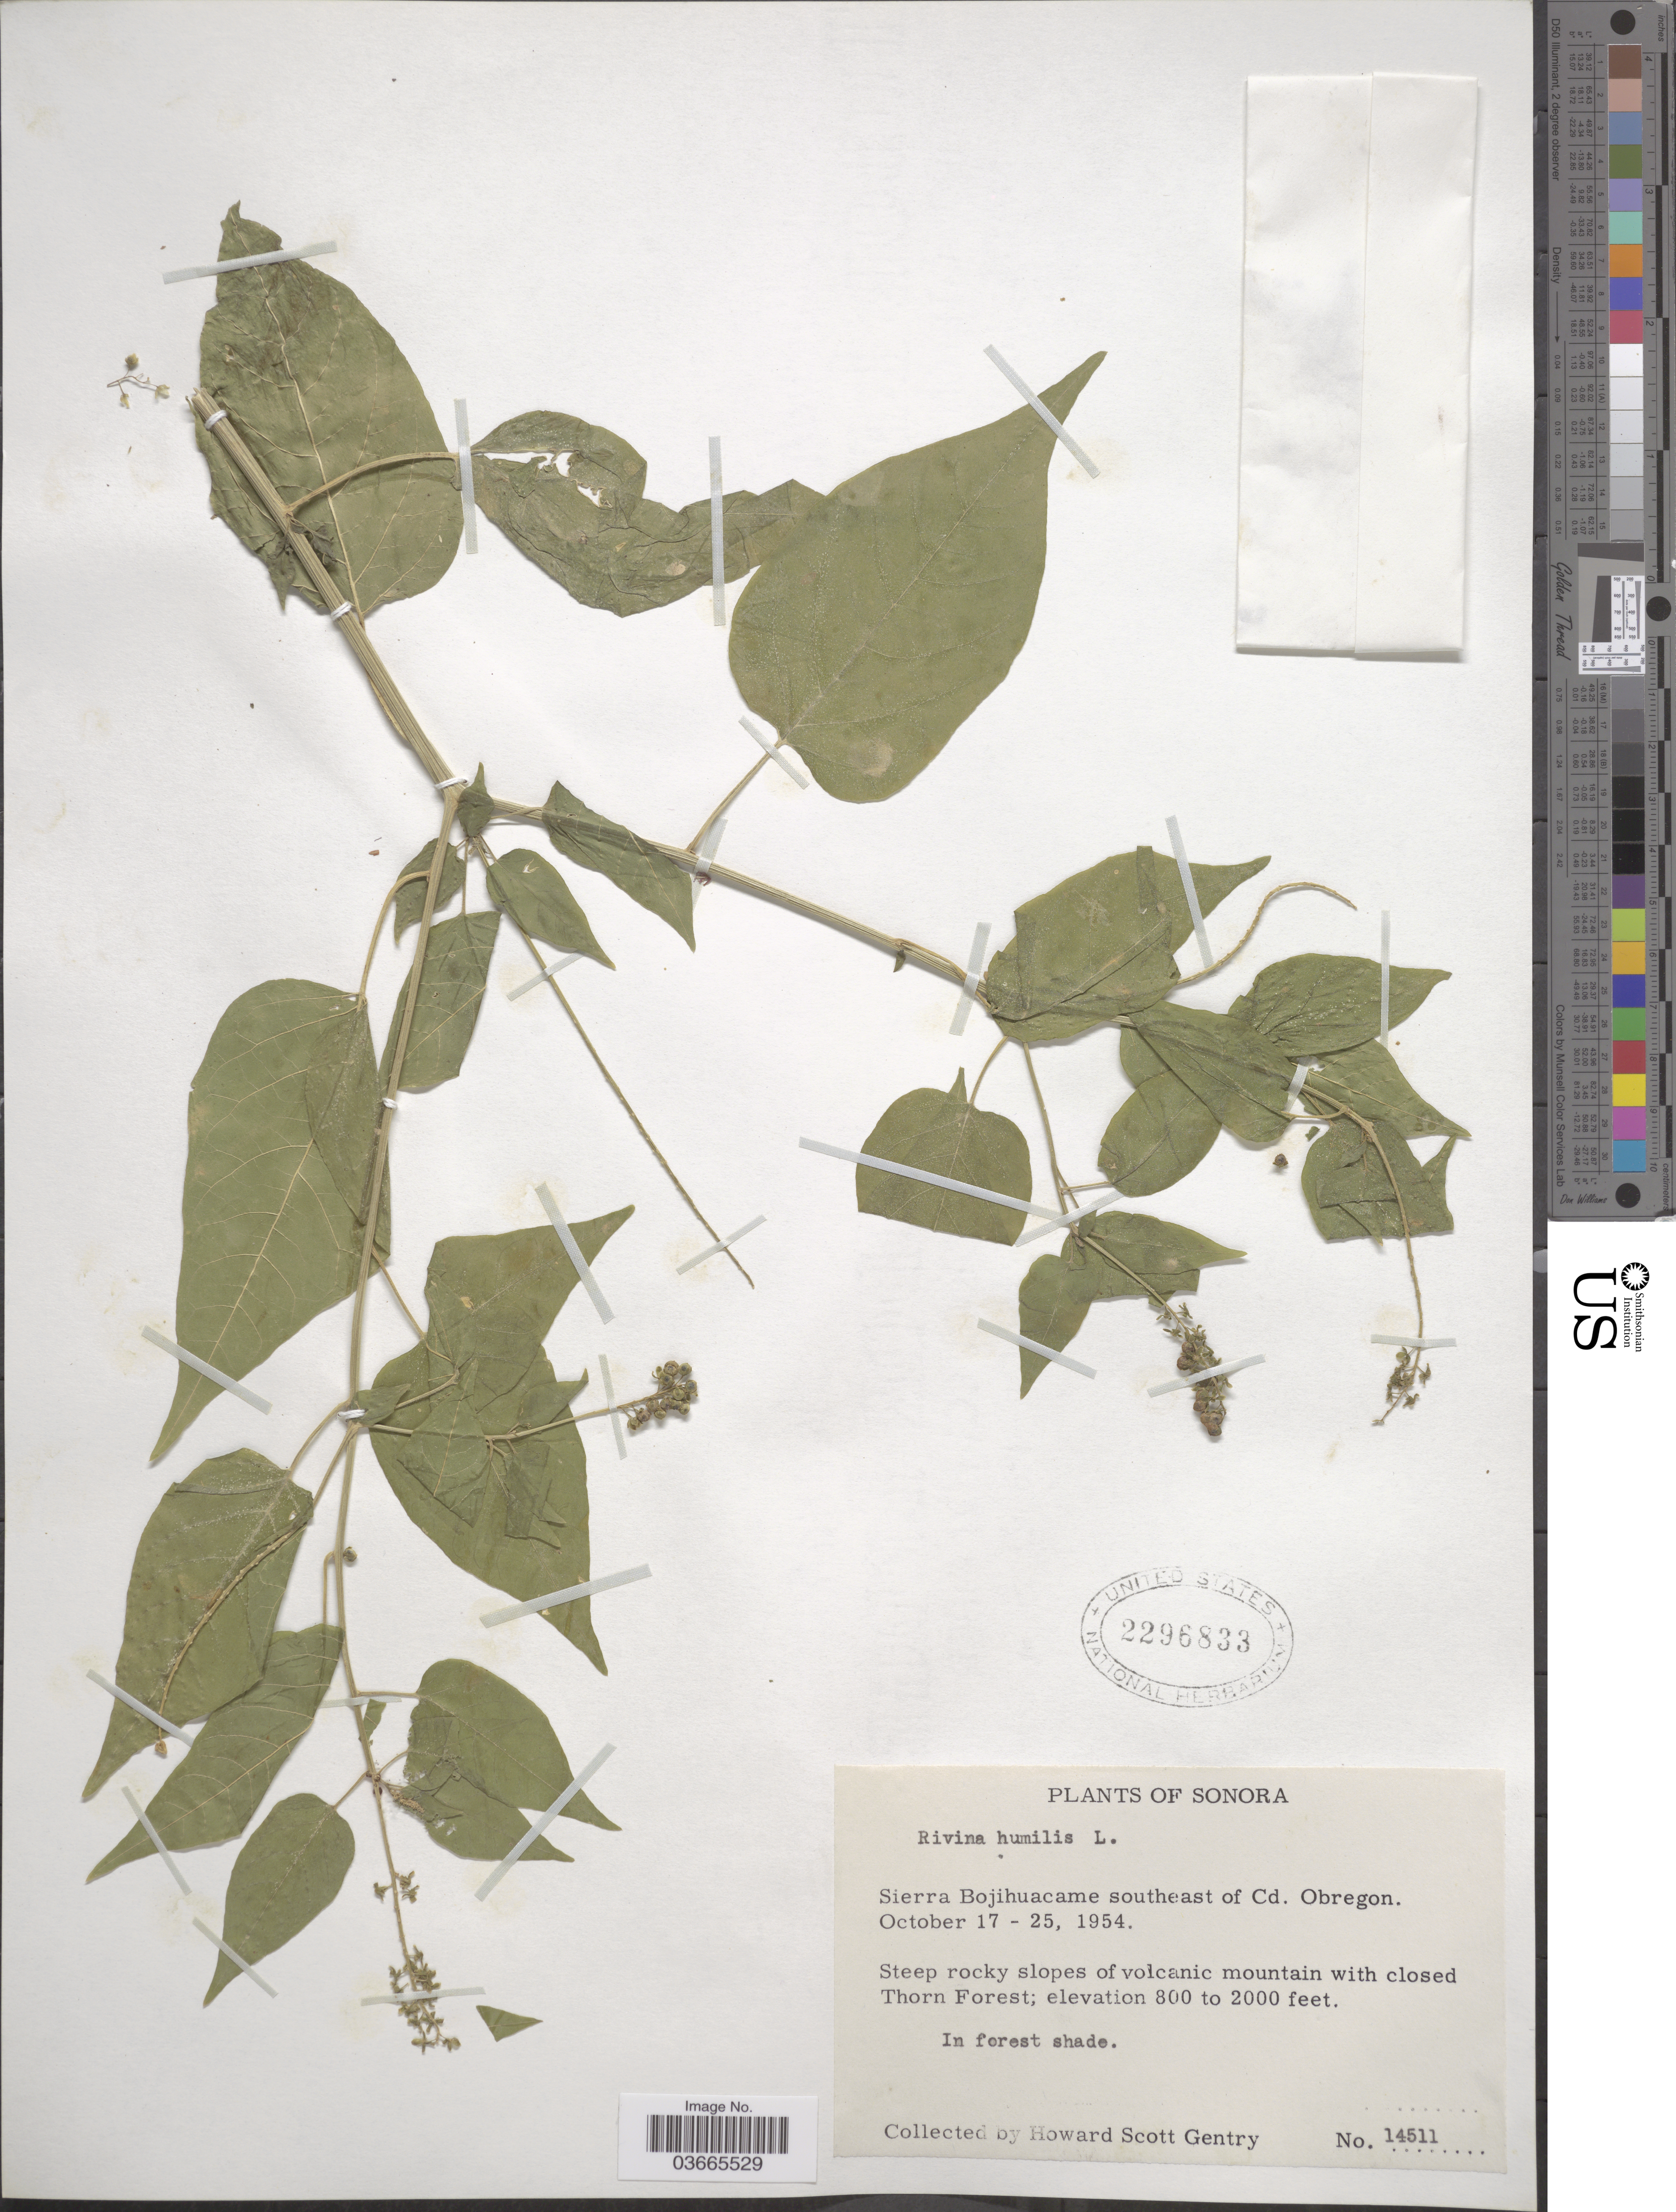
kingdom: Plantae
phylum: Tracheophyta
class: Magnoliopsida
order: Caryophyllales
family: Phytolaccaceae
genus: Rivina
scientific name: Rivina humilis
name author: L.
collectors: H. S. Gentry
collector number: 14511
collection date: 1954-10-17/1954-10-25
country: Mexico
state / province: Sonora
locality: Sierra Bojihuacame southeast of Cd. Obregon.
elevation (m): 244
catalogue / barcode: US 2296833